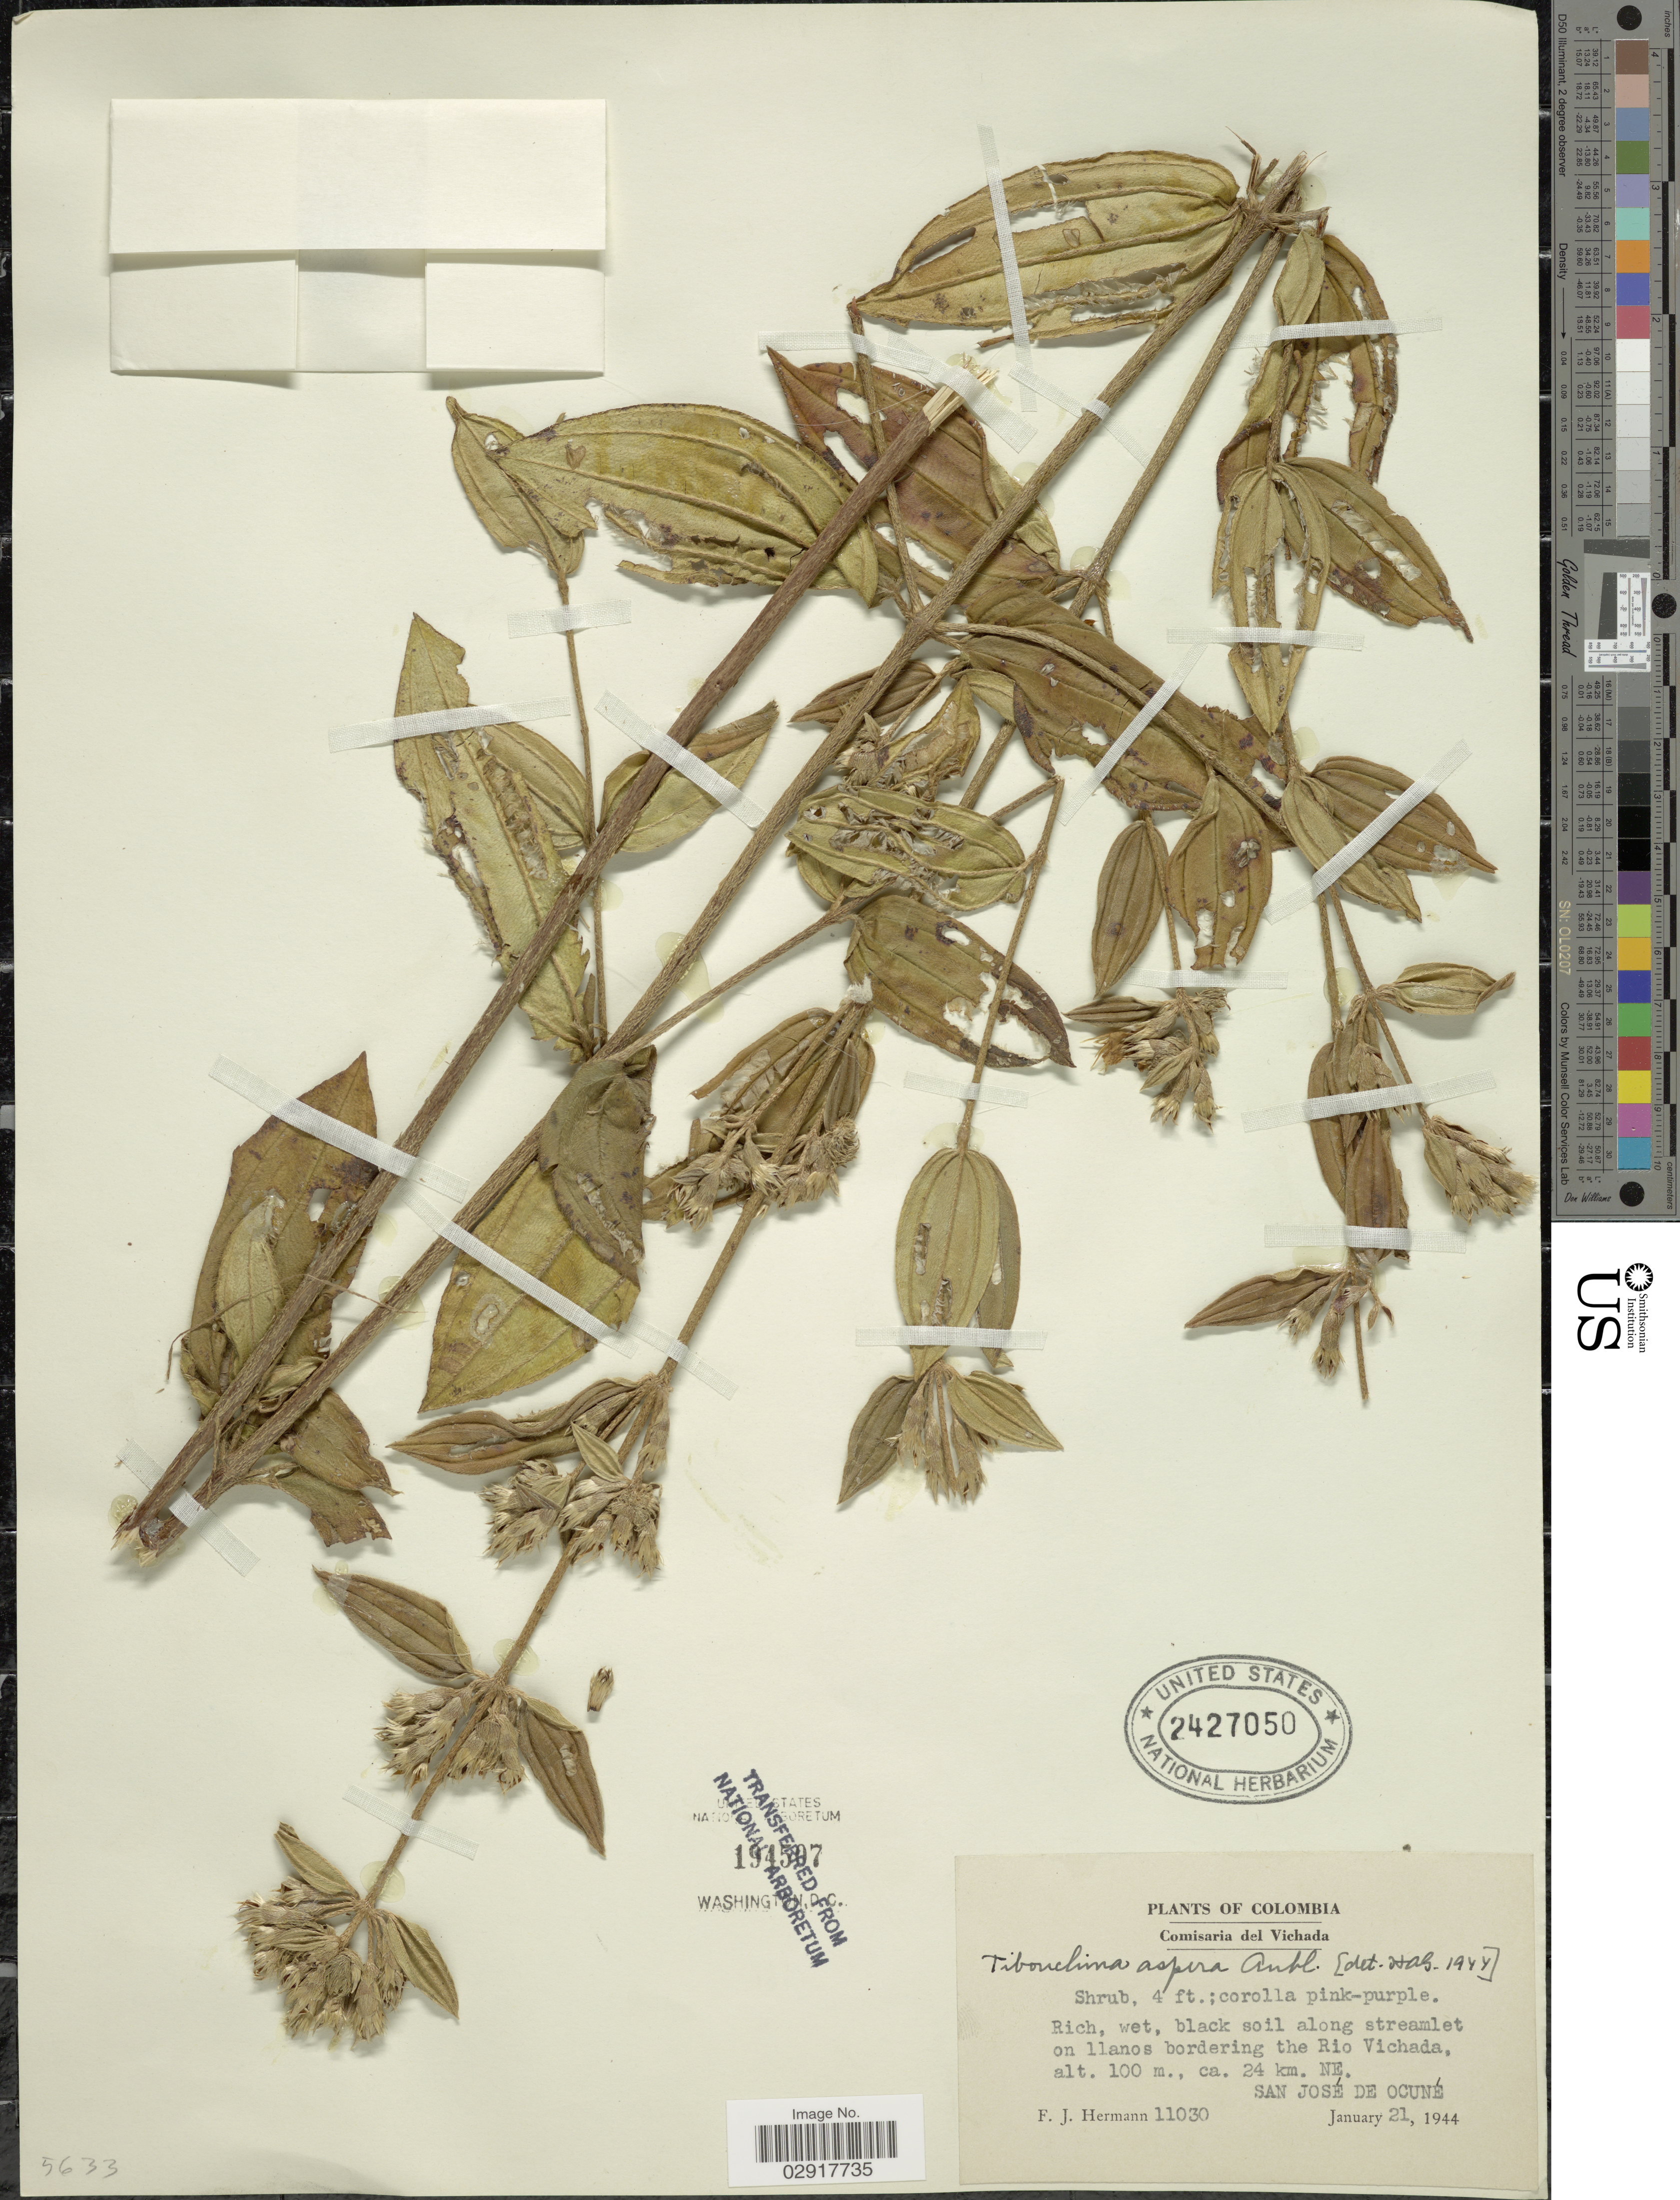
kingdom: Plantae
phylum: Tracheophyta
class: Magnoliopsida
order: Myrtales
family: Melastomataceae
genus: Tibouchina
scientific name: Tibouchina aspera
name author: Aubl.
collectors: F. J. Hermann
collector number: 11030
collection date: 1944-01-21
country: Colombia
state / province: Vichada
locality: Comisaria del Vichada. On llanos bordering the Rio Vichada, ca. 24 km. NE. San José de Ocuné.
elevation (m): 100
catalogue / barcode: US 2427050